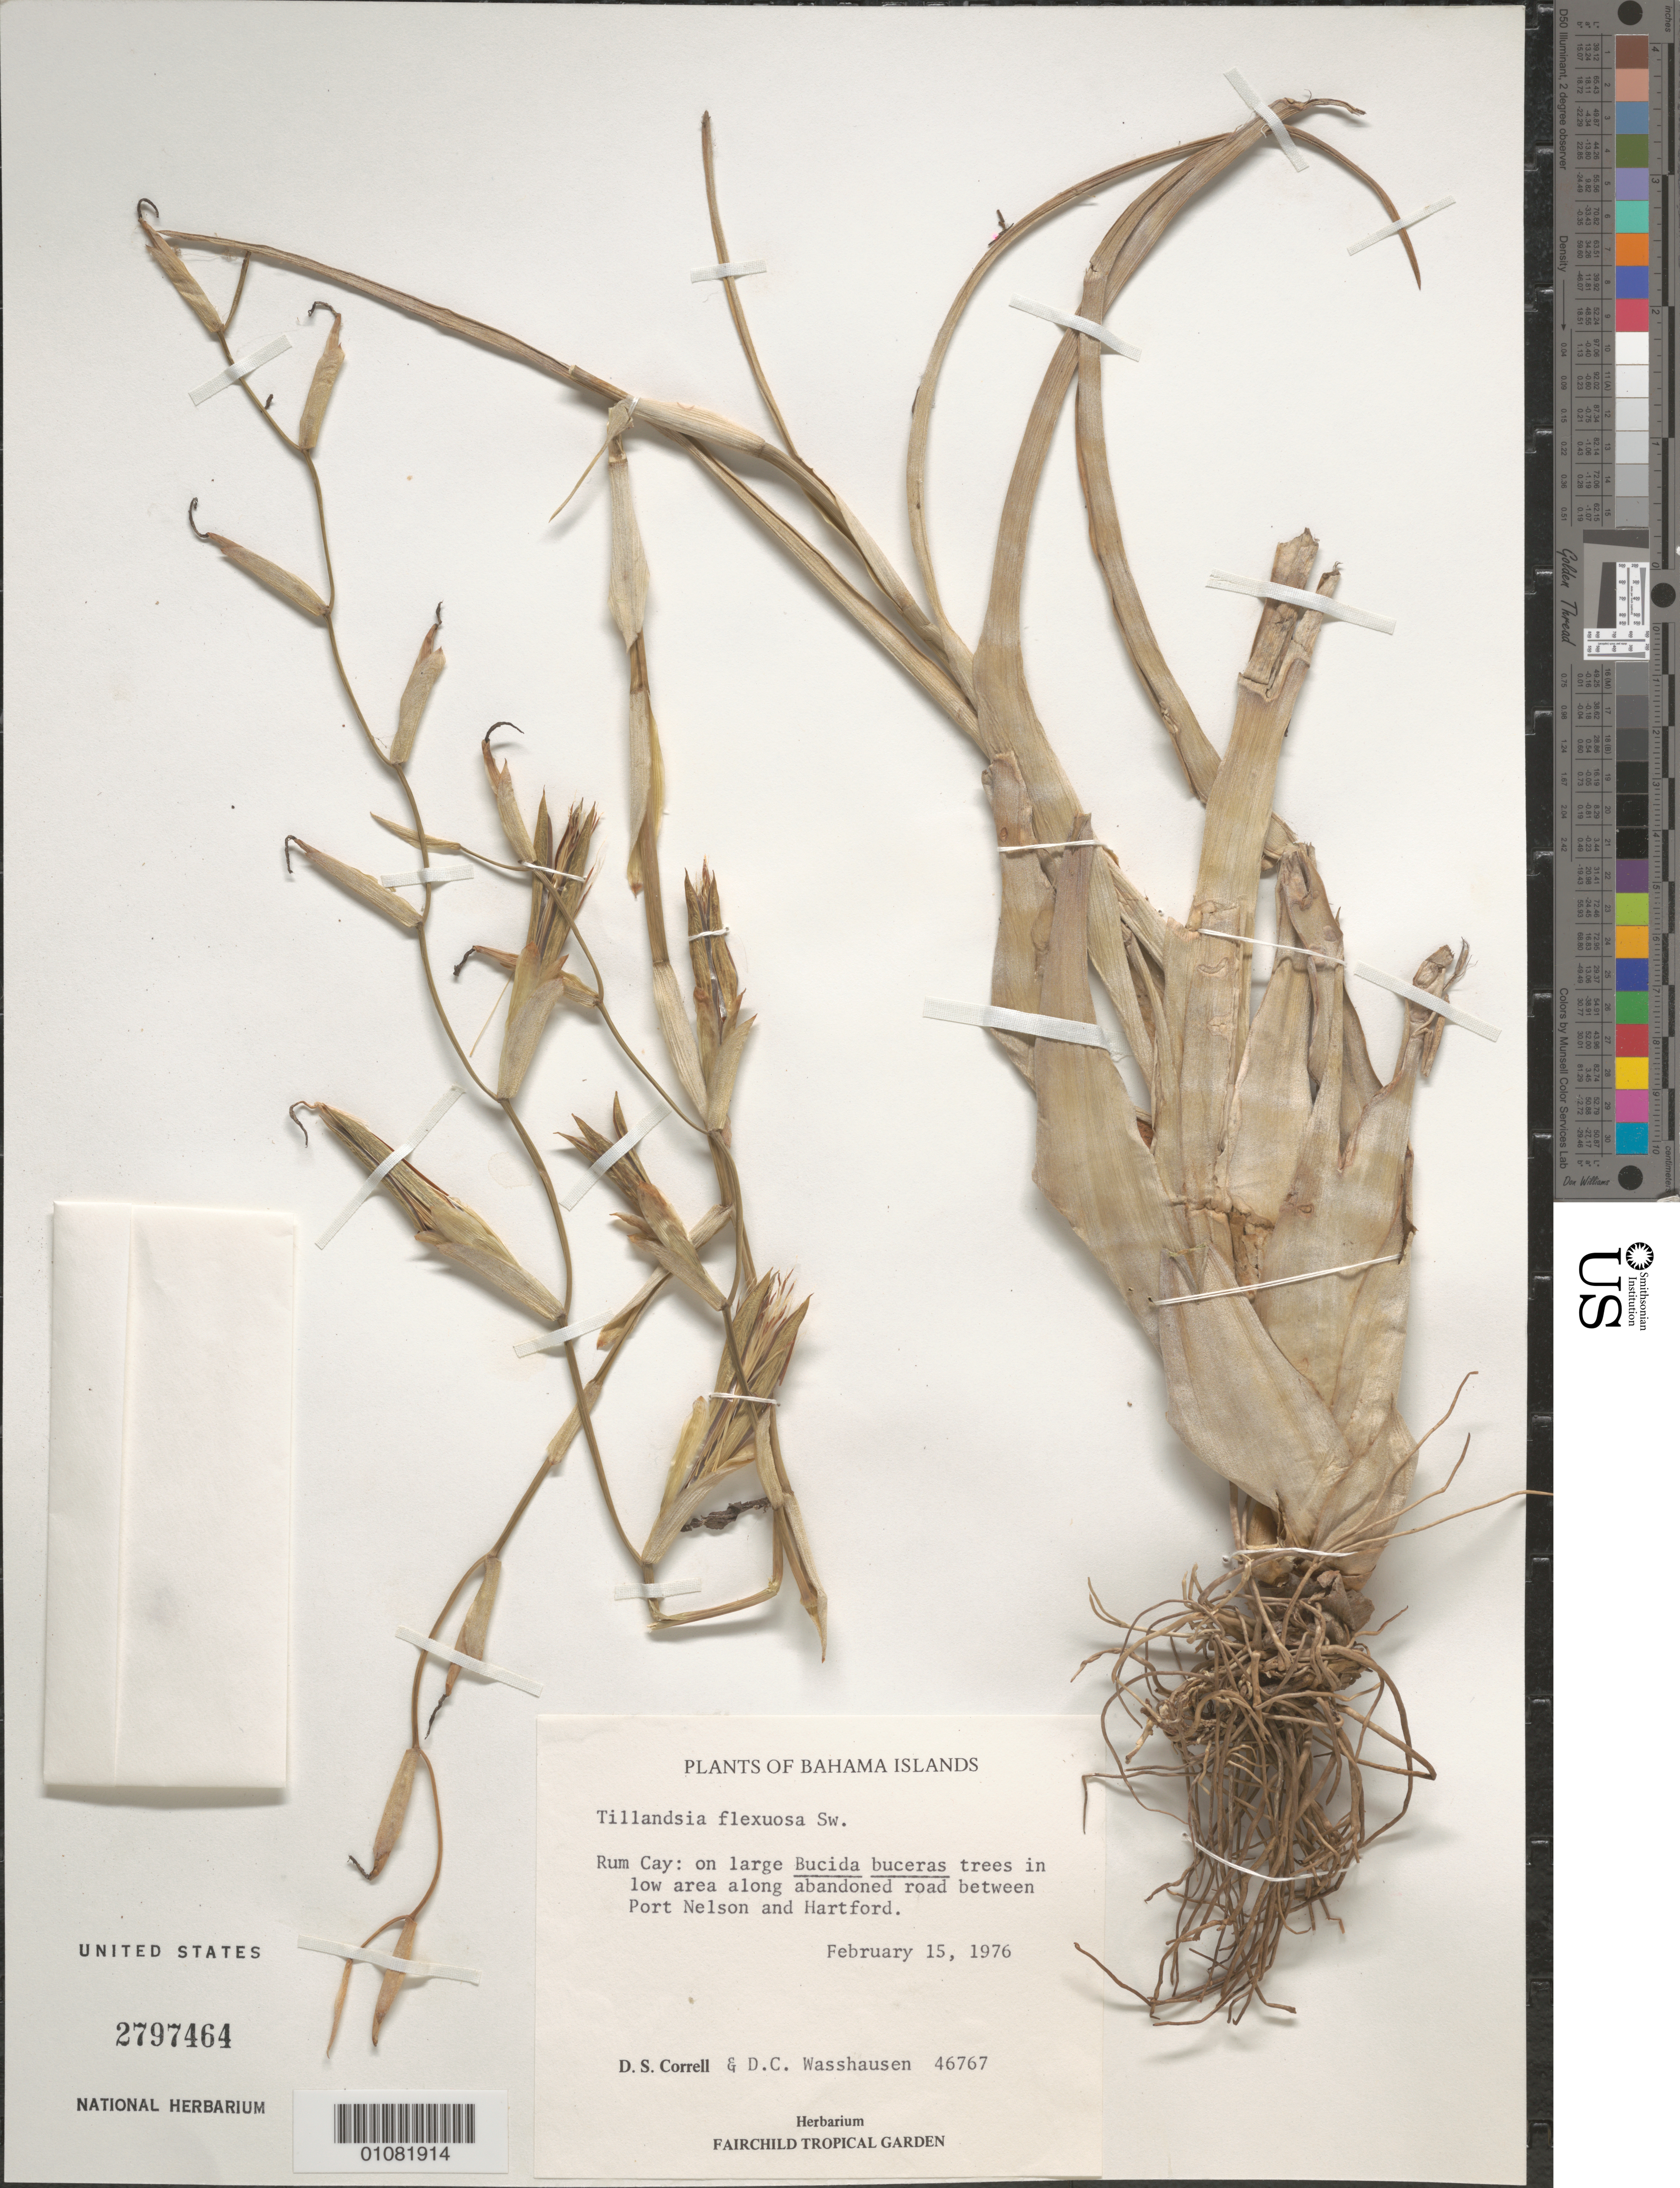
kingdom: Plantae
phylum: Tracheophyta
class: Liliopsida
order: Poales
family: Bromeliaceae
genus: Tillandsia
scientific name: Tillandsia flexuosa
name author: Sw.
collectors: D. S. Correll & D. C. Wasshausen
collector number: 46767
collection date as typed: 15 Feb 1976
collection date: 1976-02-15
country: Bahamas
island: Rum Cay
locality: between Port Nelson and Hartford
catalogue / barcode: US 2797464